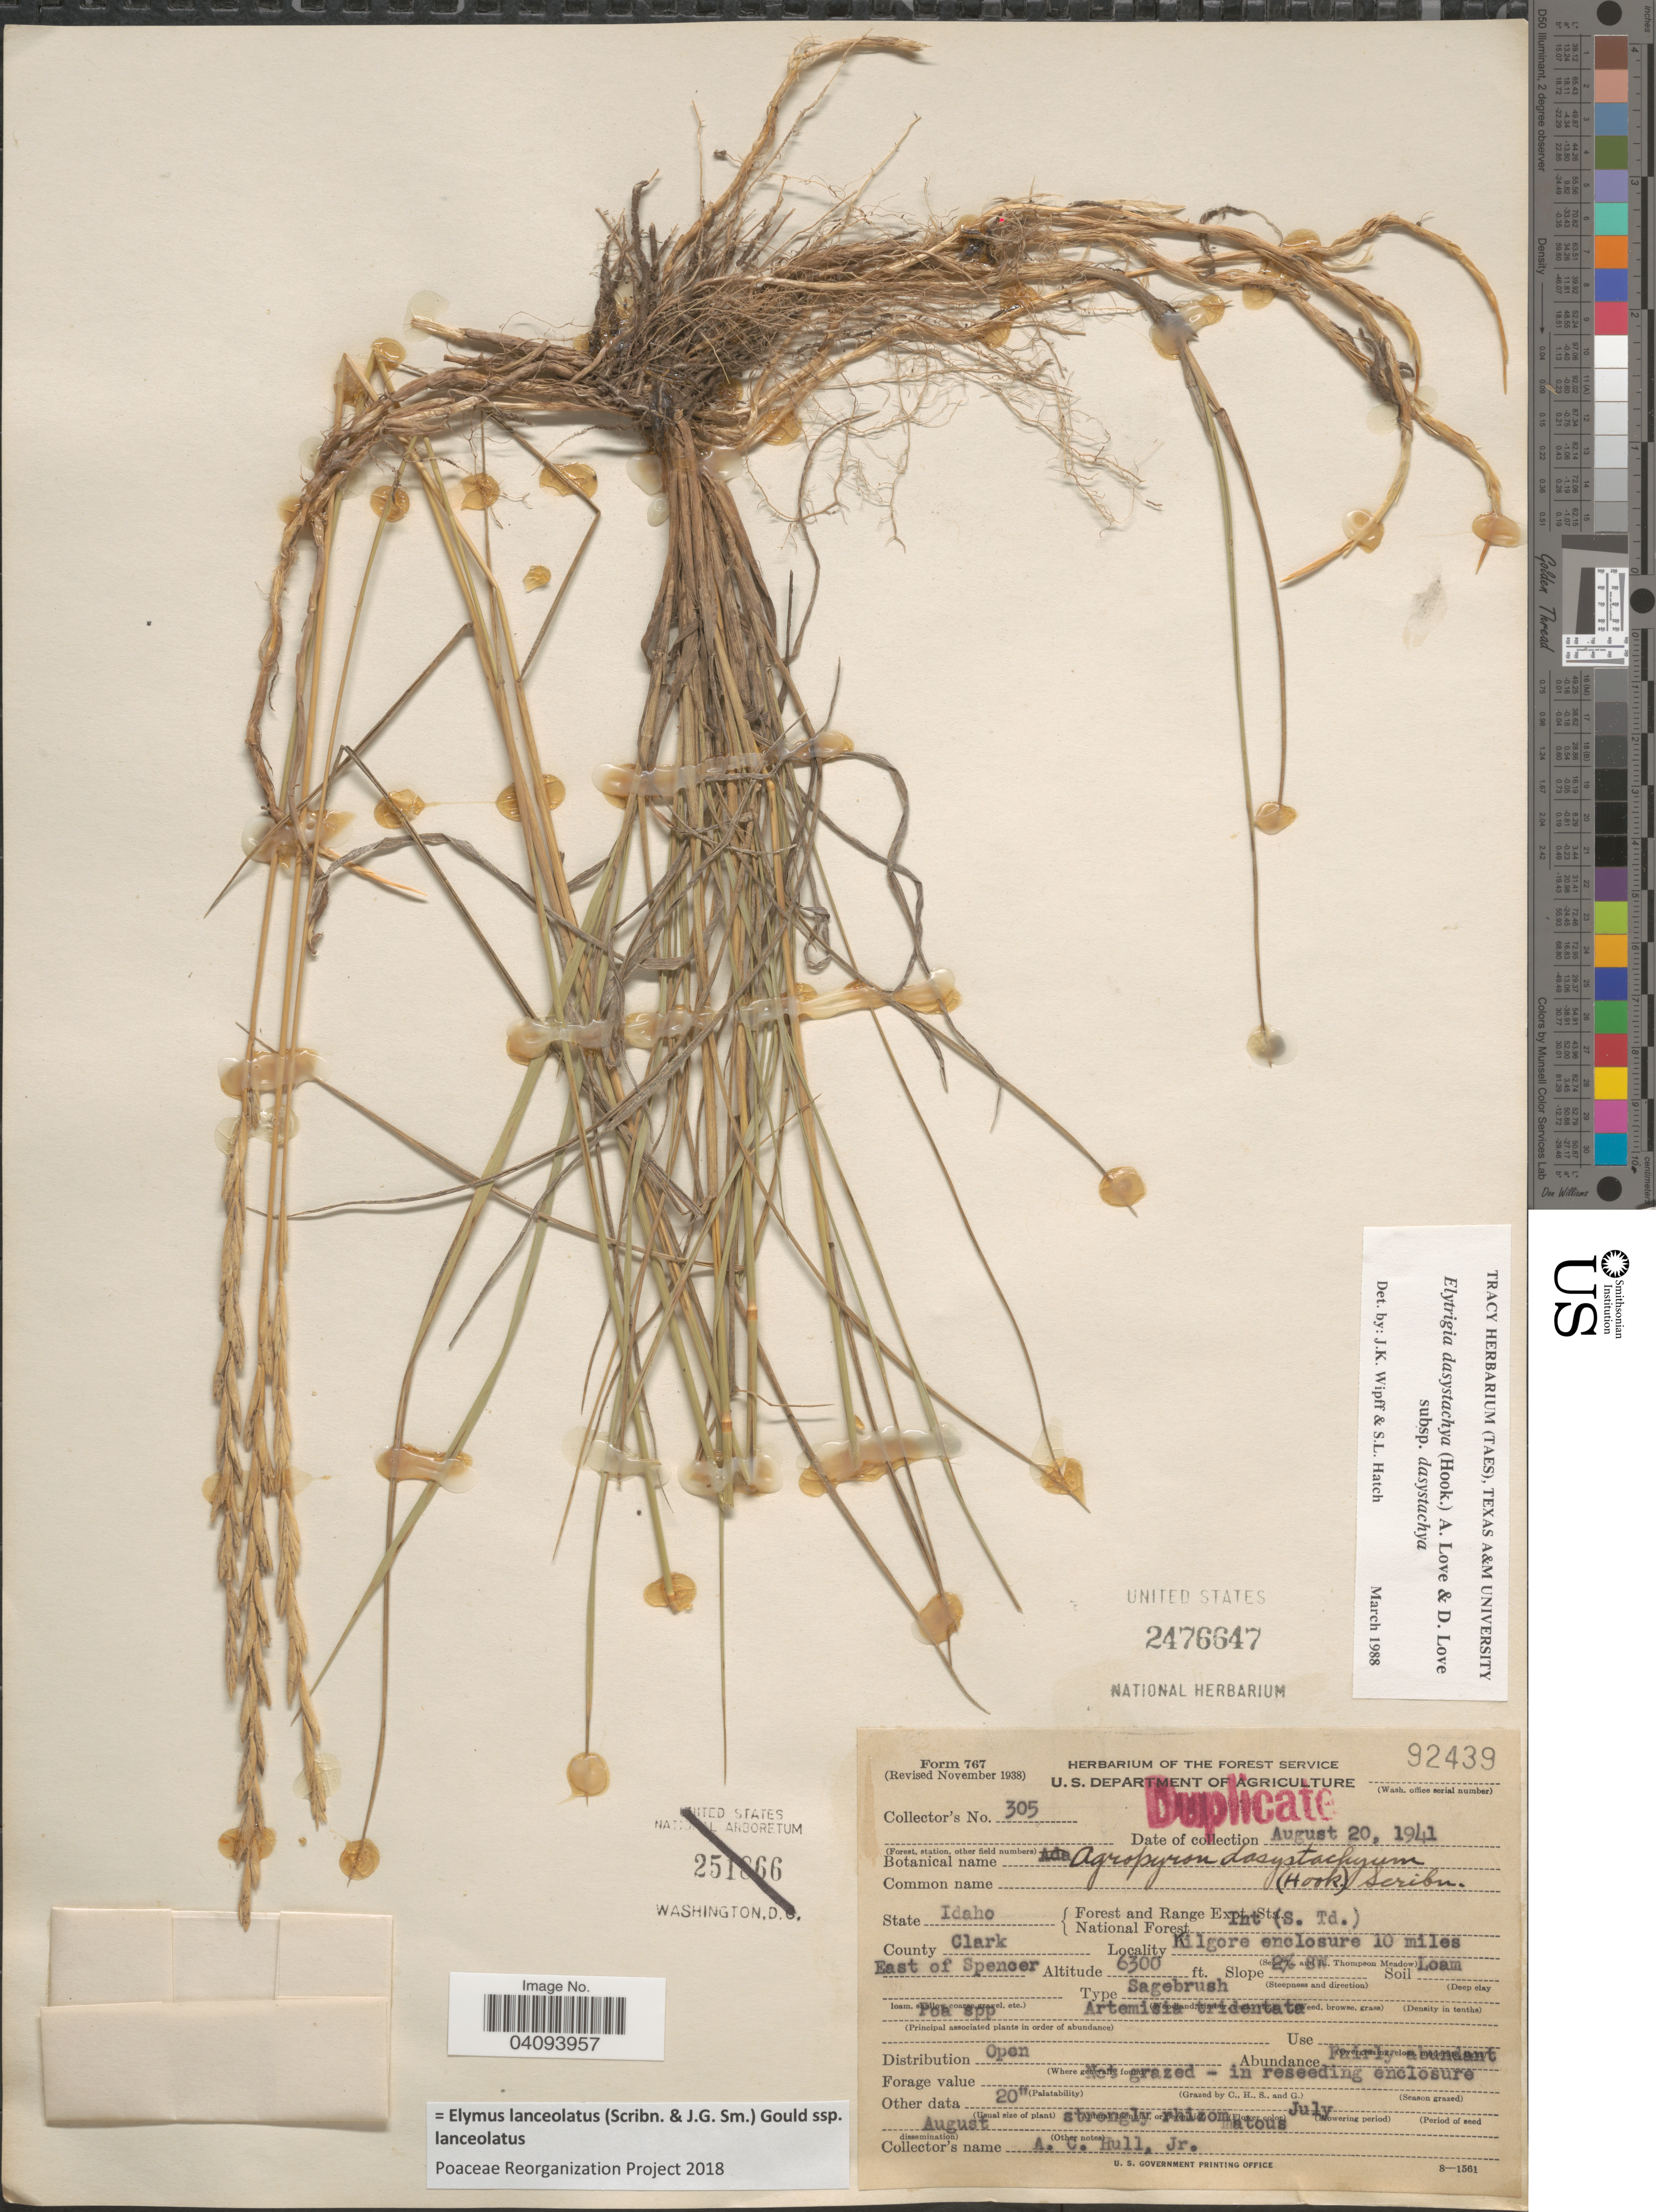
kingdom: Plantae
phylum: Tracheophyta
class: Liliopsida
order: Poales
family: Poaceae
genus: Elymus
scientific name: Elymus lanceolatus subsp. lanceolatus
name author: (Scribn. & J.G. Sm.) Gould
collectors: A. Hull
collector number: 305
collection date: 1941-08-20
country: United States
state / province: Idaho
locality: Forest and Range Expt. Sta. National Forest Int (S. Td.). County Clark. Kilgore enclosure 10 miles East of Spencer. Slope 2% SW.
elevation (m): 1920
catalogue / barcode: US 2476647